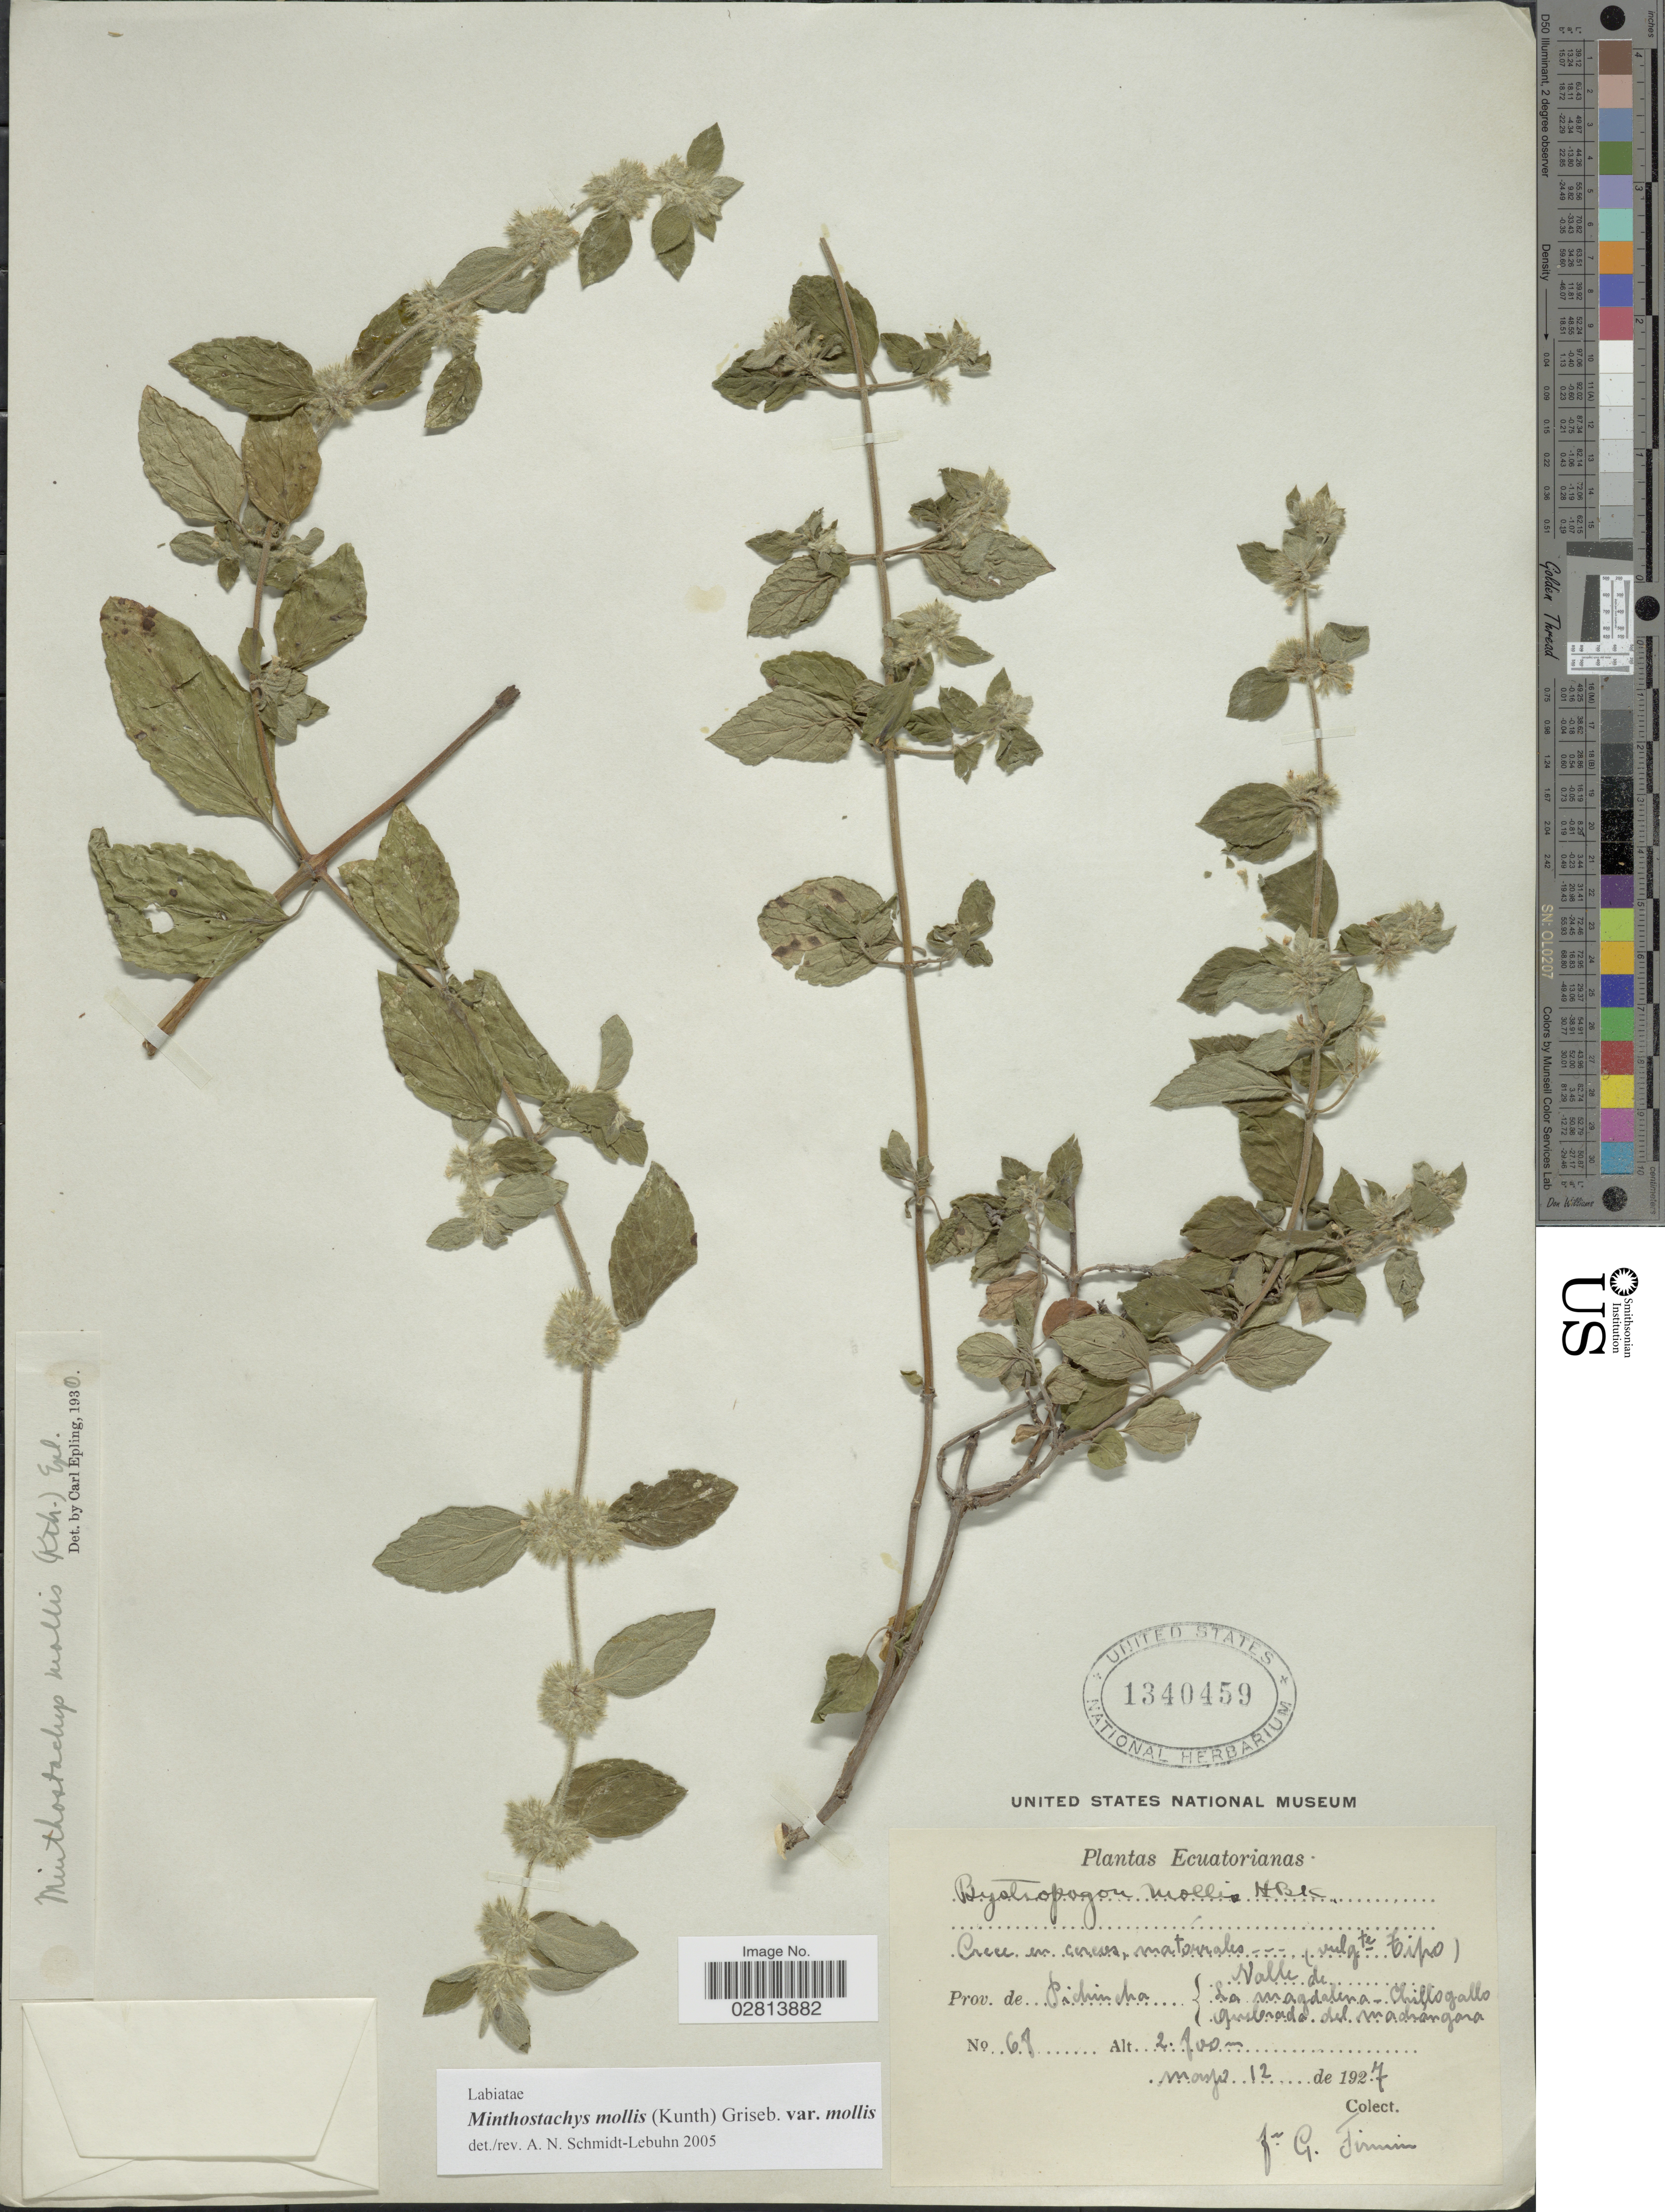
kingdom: Plantae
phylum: Tracheophyta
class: Magnoliopsida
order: Lamiales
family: Lamiaceae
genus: Minthostachys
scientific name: Minthostachys mollis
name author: (Kunth) Griseb.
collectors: F. Firmin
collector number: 68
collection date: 1927-05-12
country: Ecuador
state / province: Pichincha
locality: Prov. Pichincha, Valle de La Magdalena a Chillogallo quebrada del Machangara.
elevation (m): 2800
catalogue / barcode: US 1340459